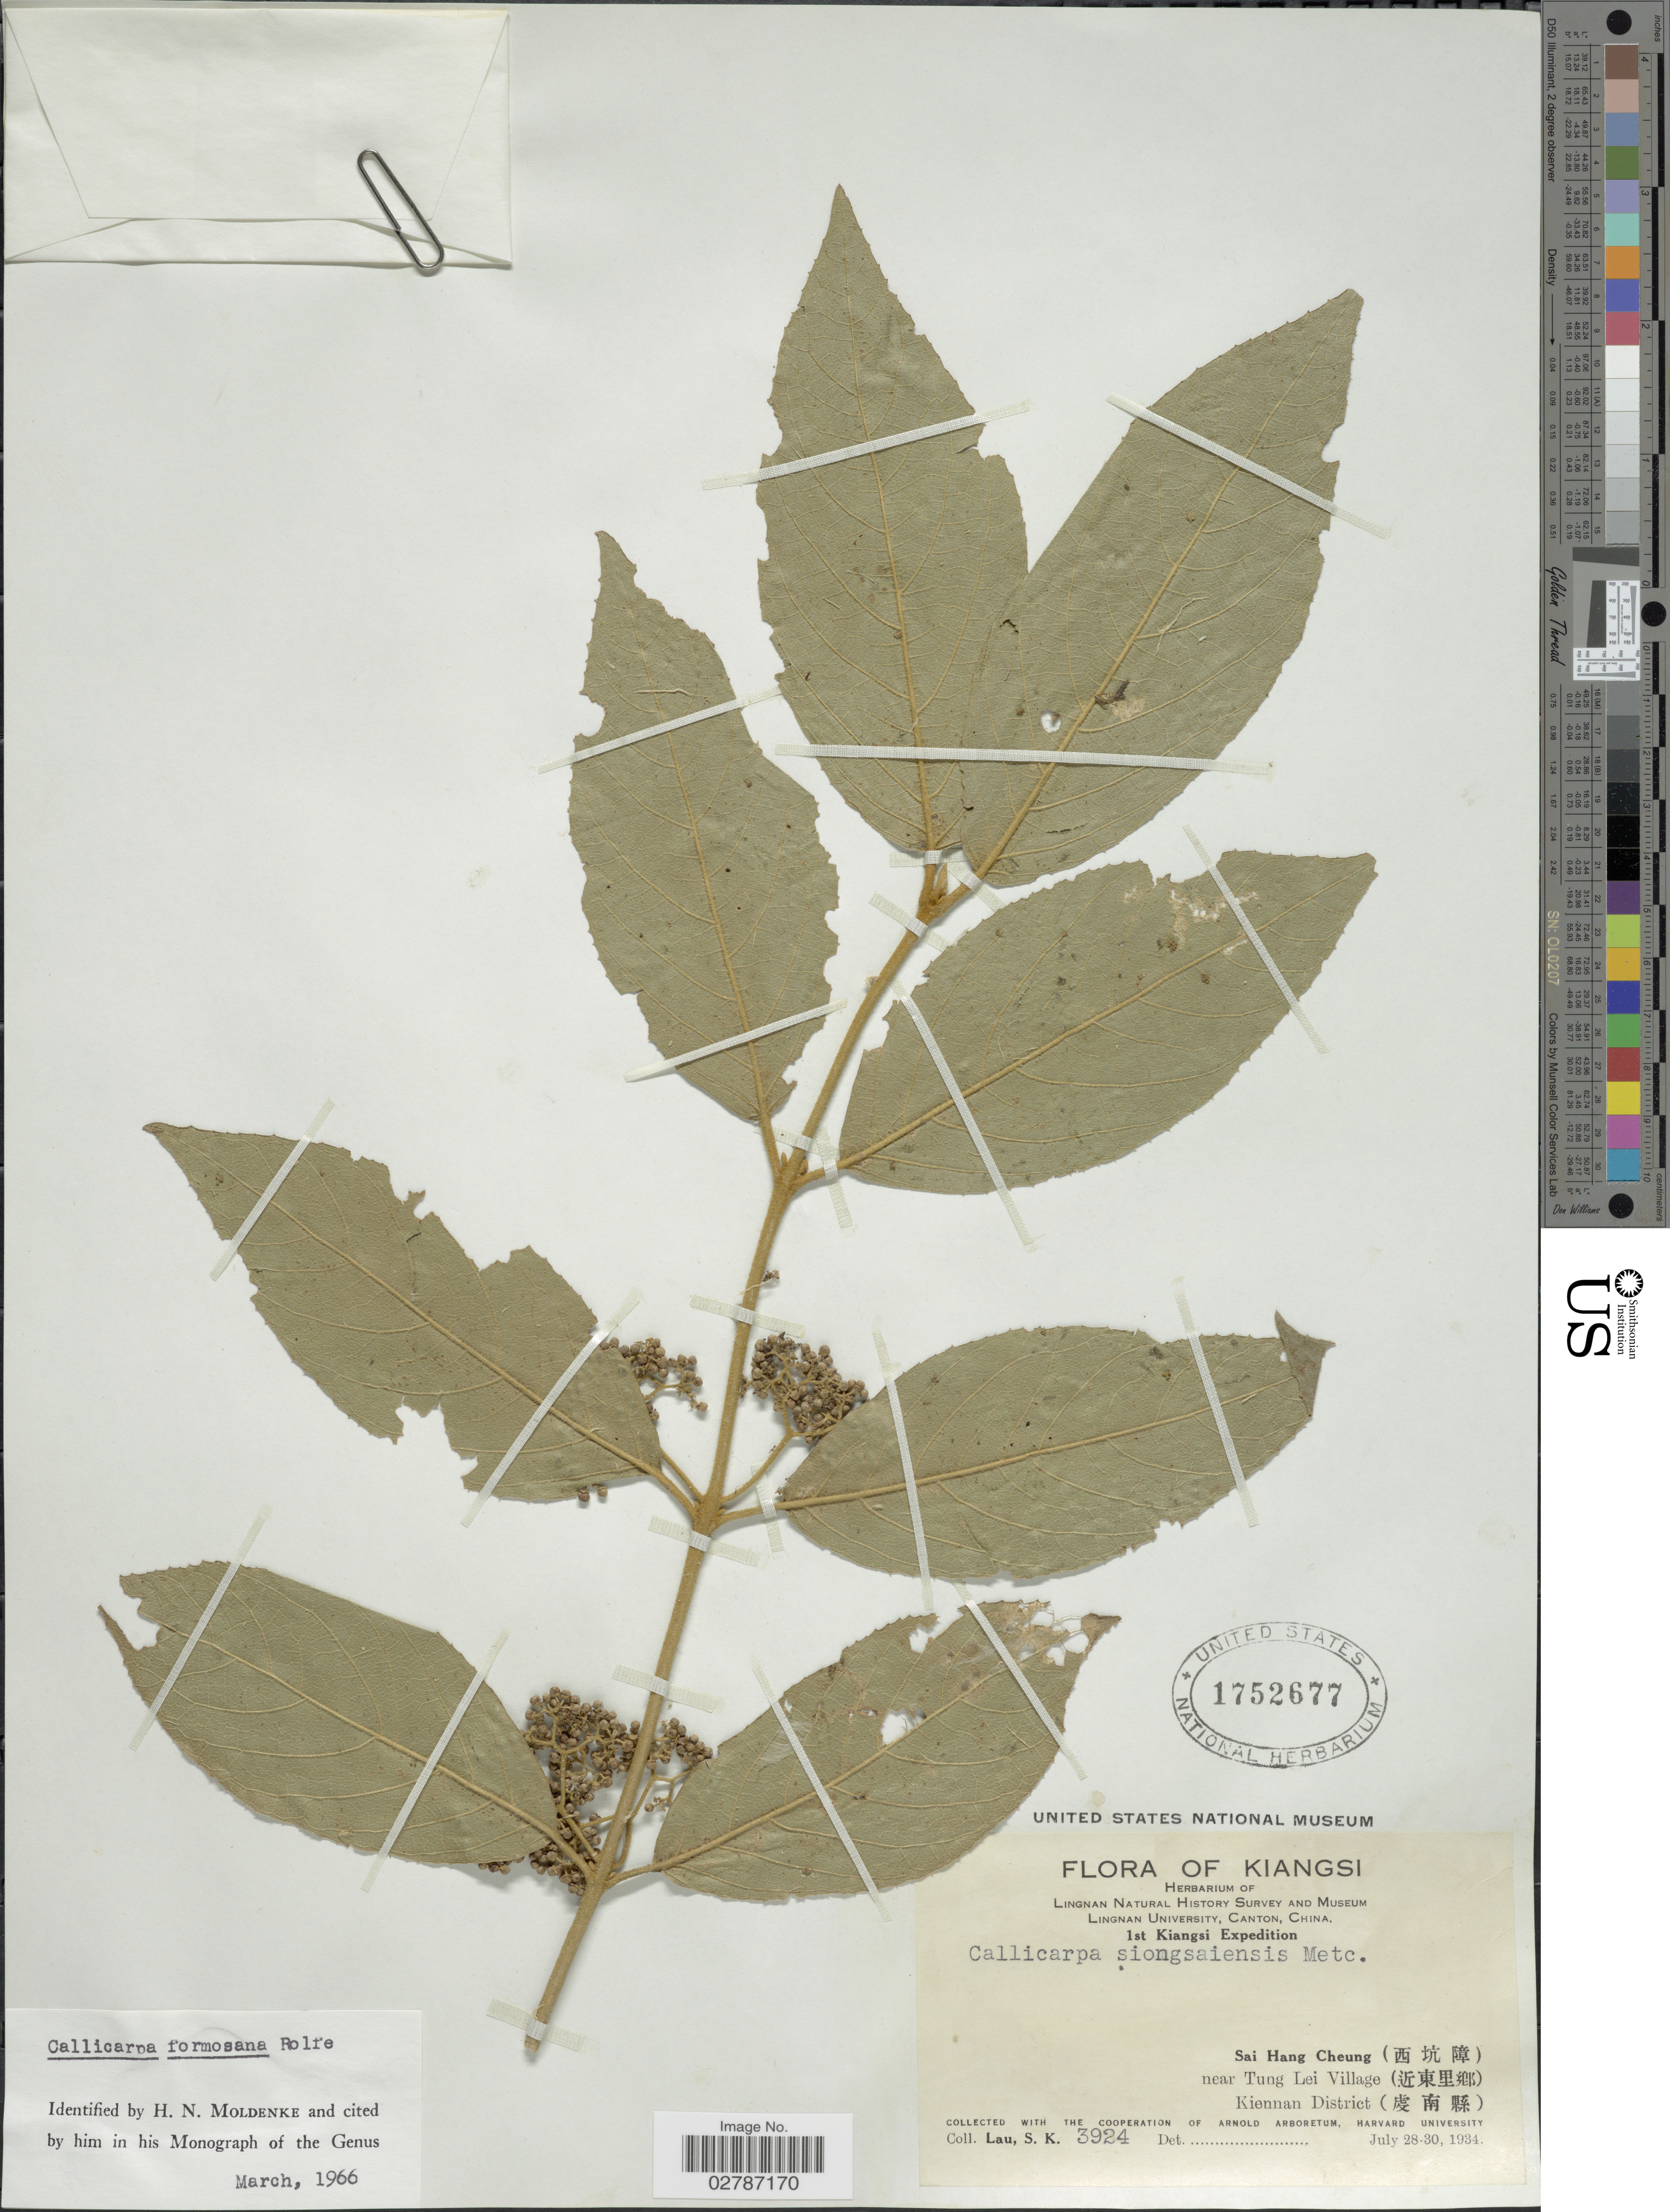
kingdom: Plantae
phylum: Tracheophyta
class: Magnoliopsida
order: Lamiales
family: Lamiaceae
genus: Callicarpa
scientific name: Callicarpa formosana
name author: Rolfe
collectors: S. K. Lau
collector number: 3924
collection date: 1934-07-28/1934-07-30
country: China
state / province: Jiangxi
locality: Kiangsi. Sai Hang Cheung (X) near Tung Lei Village (X). Kiennan District (X).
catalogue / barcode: US 1752677